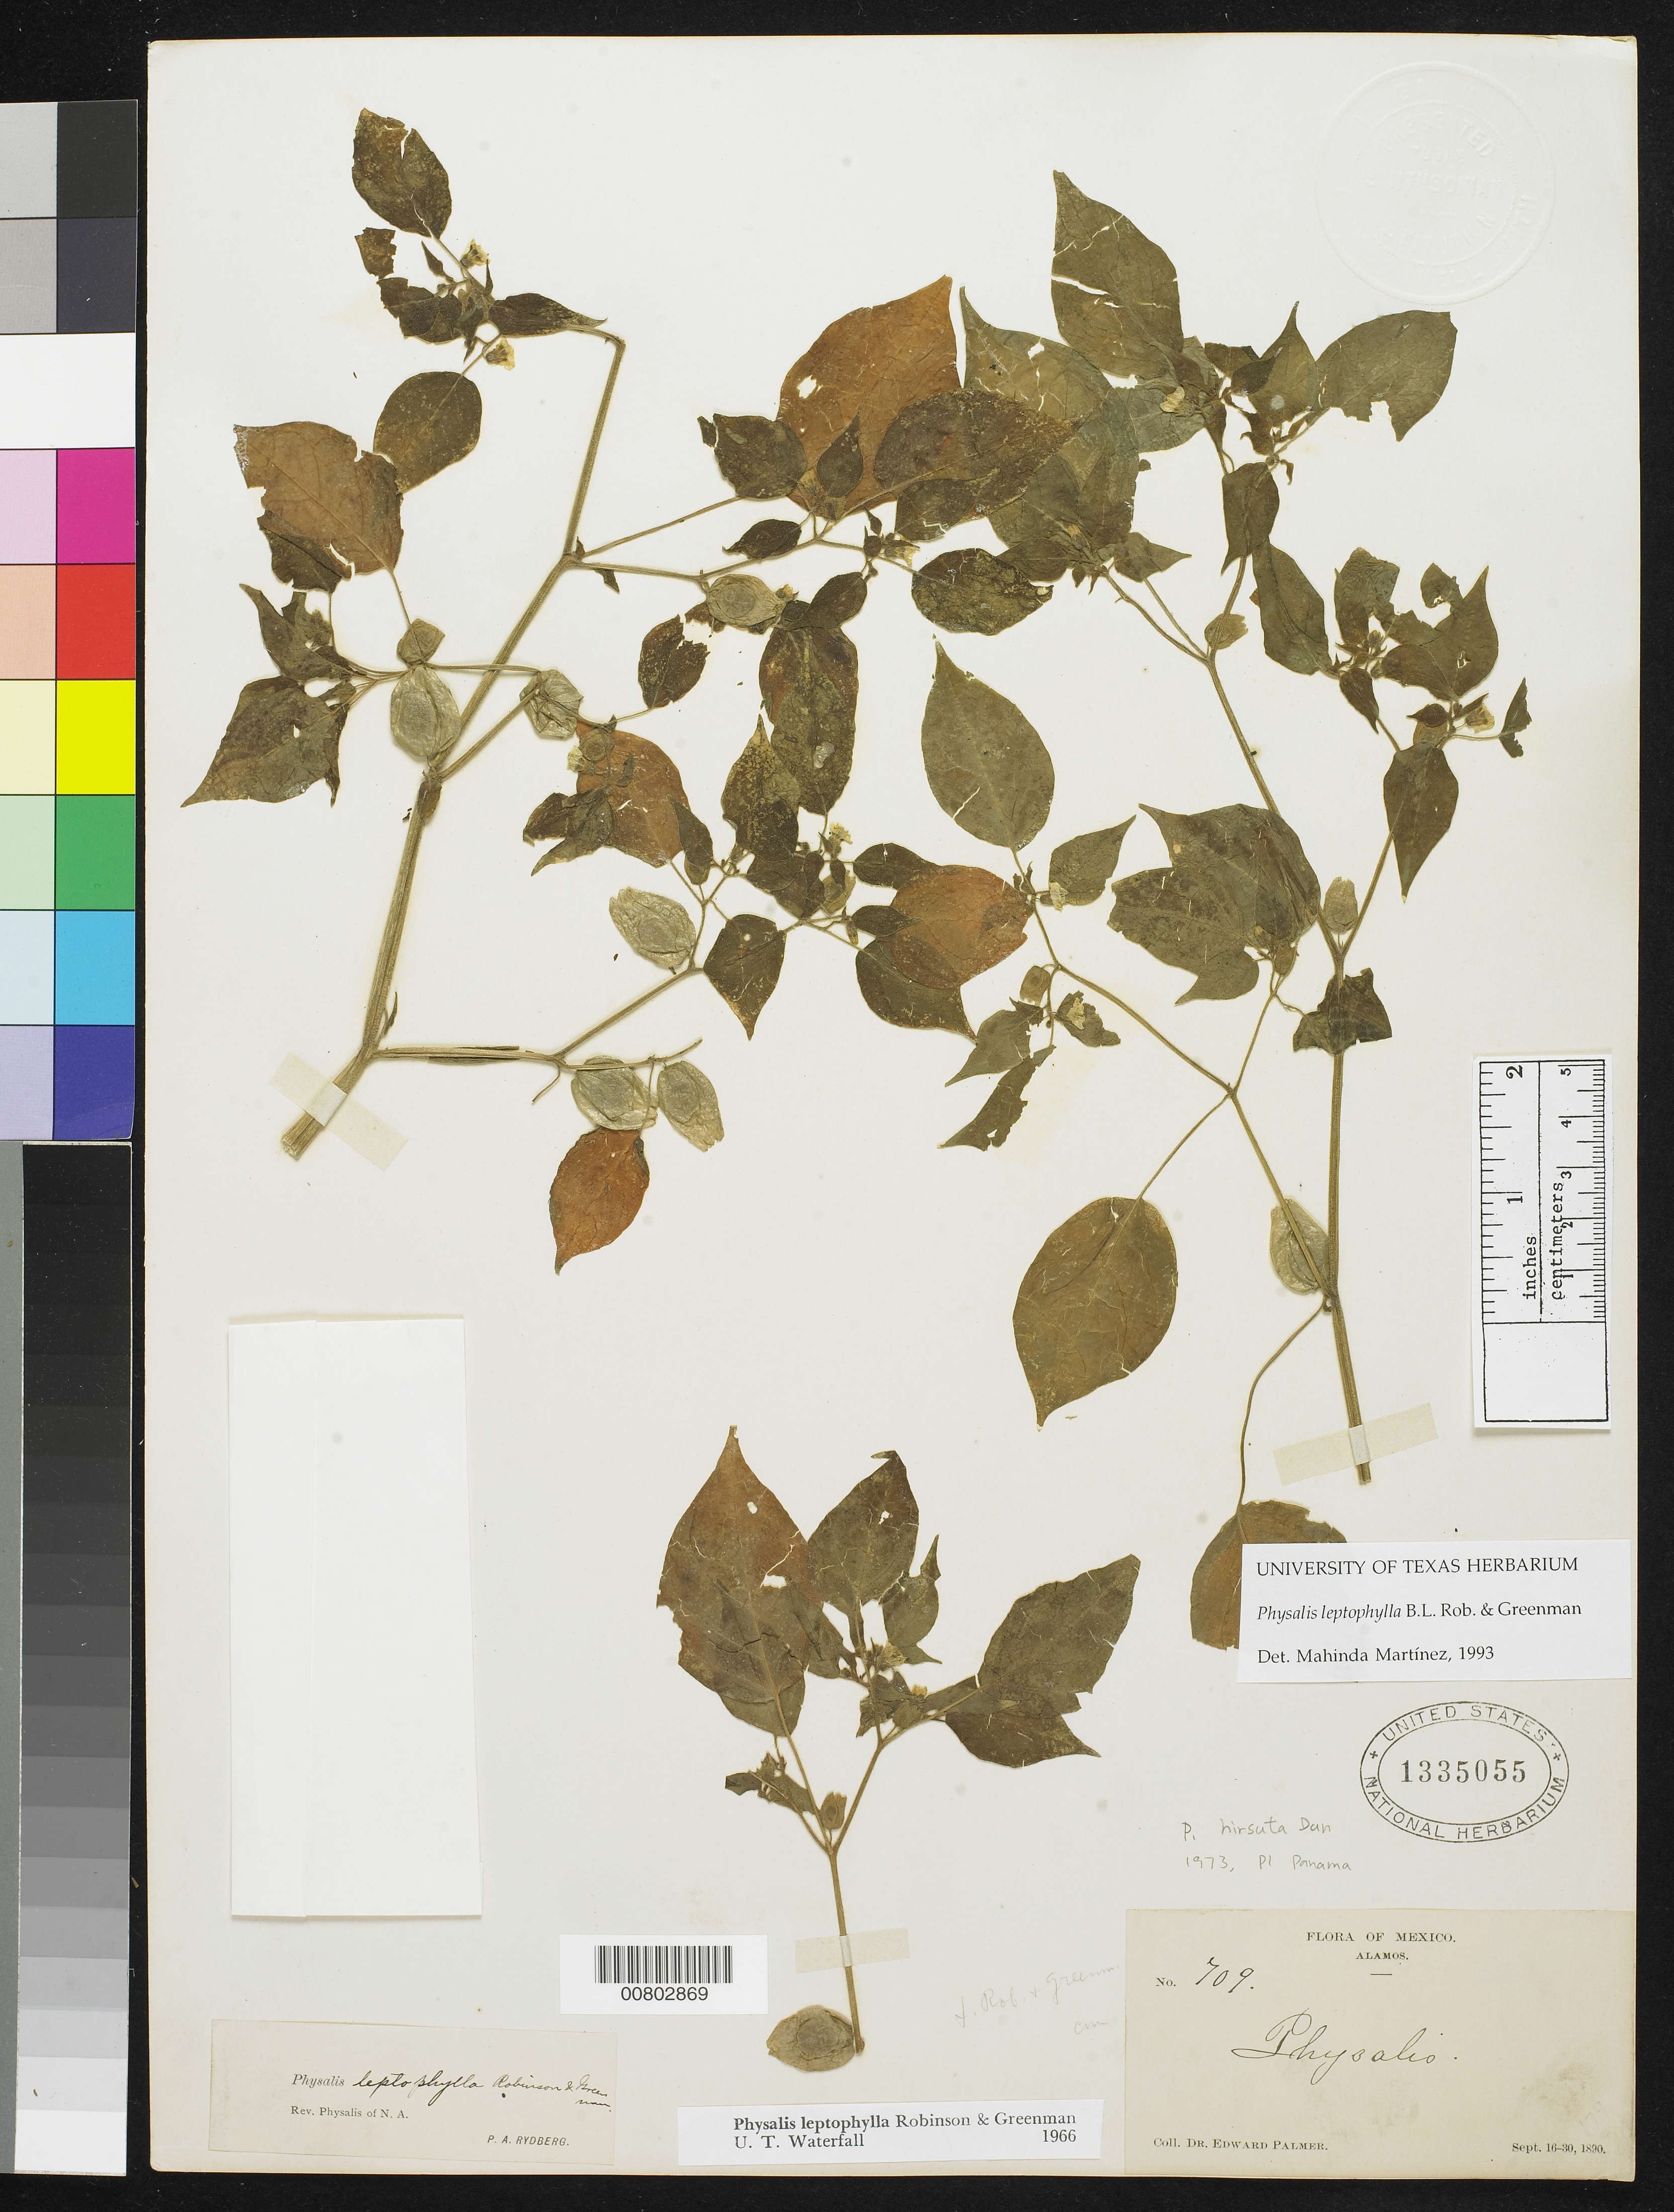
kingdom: Plantae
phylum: Tracheophyta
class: Magnoliopsida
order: Solanales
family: Solanaceae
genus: Physalis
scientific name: Physalis leptophylla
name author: B.L. Rob. & Greenm.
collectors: E. Palmer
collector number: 709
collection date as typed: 16 Sep 1890 to 30 Sep 1890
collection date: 1890-09-16/1890-09-30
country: Mexico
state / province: Sonora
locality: Alamos, Sonora.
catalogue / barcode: US 1335055